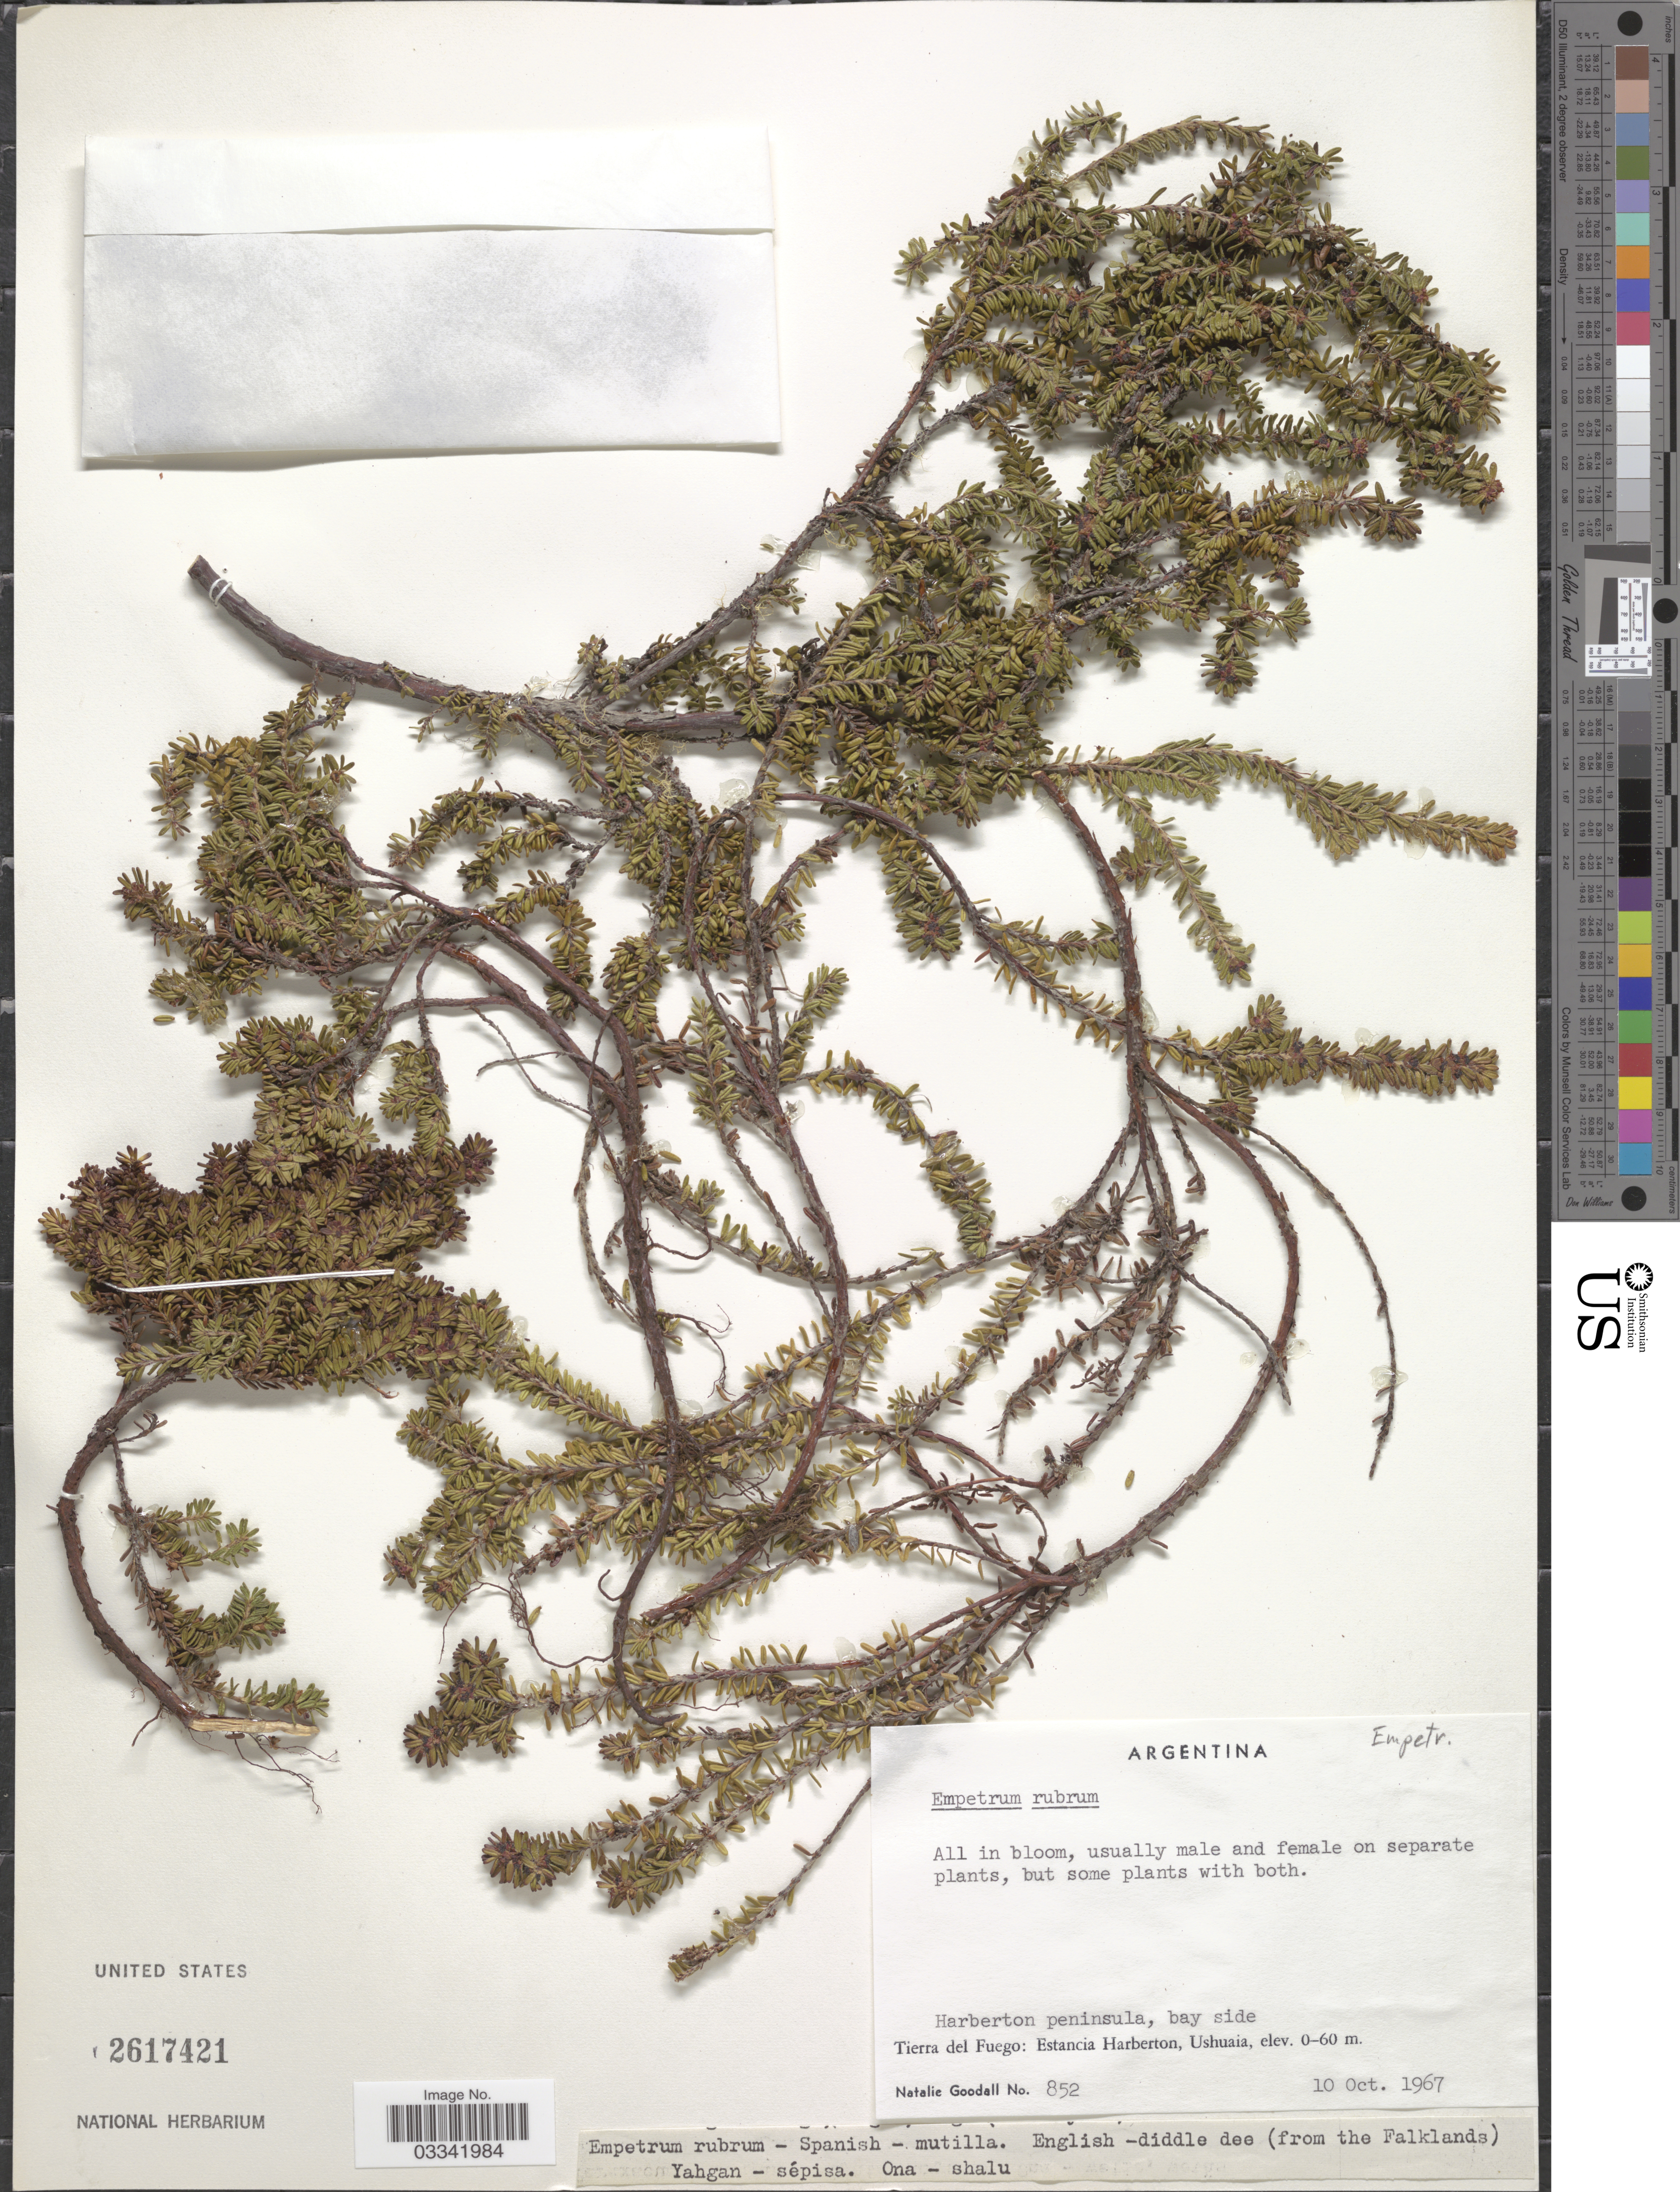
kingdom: Plantae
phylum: Tracheophyta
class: Magnoliopsida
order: Ericales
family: Ericaceae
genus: Empetrum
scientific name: Empetrum rubrum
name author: Vahl ex Willd.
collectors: N. Goodall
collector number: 852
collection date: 1967-10-10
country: Argentina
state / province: Tierra del Fuego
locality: Harberton peninsula, bay side, Estancia Harberton, Ushuaia.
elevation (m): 0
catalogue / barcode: US 2617421